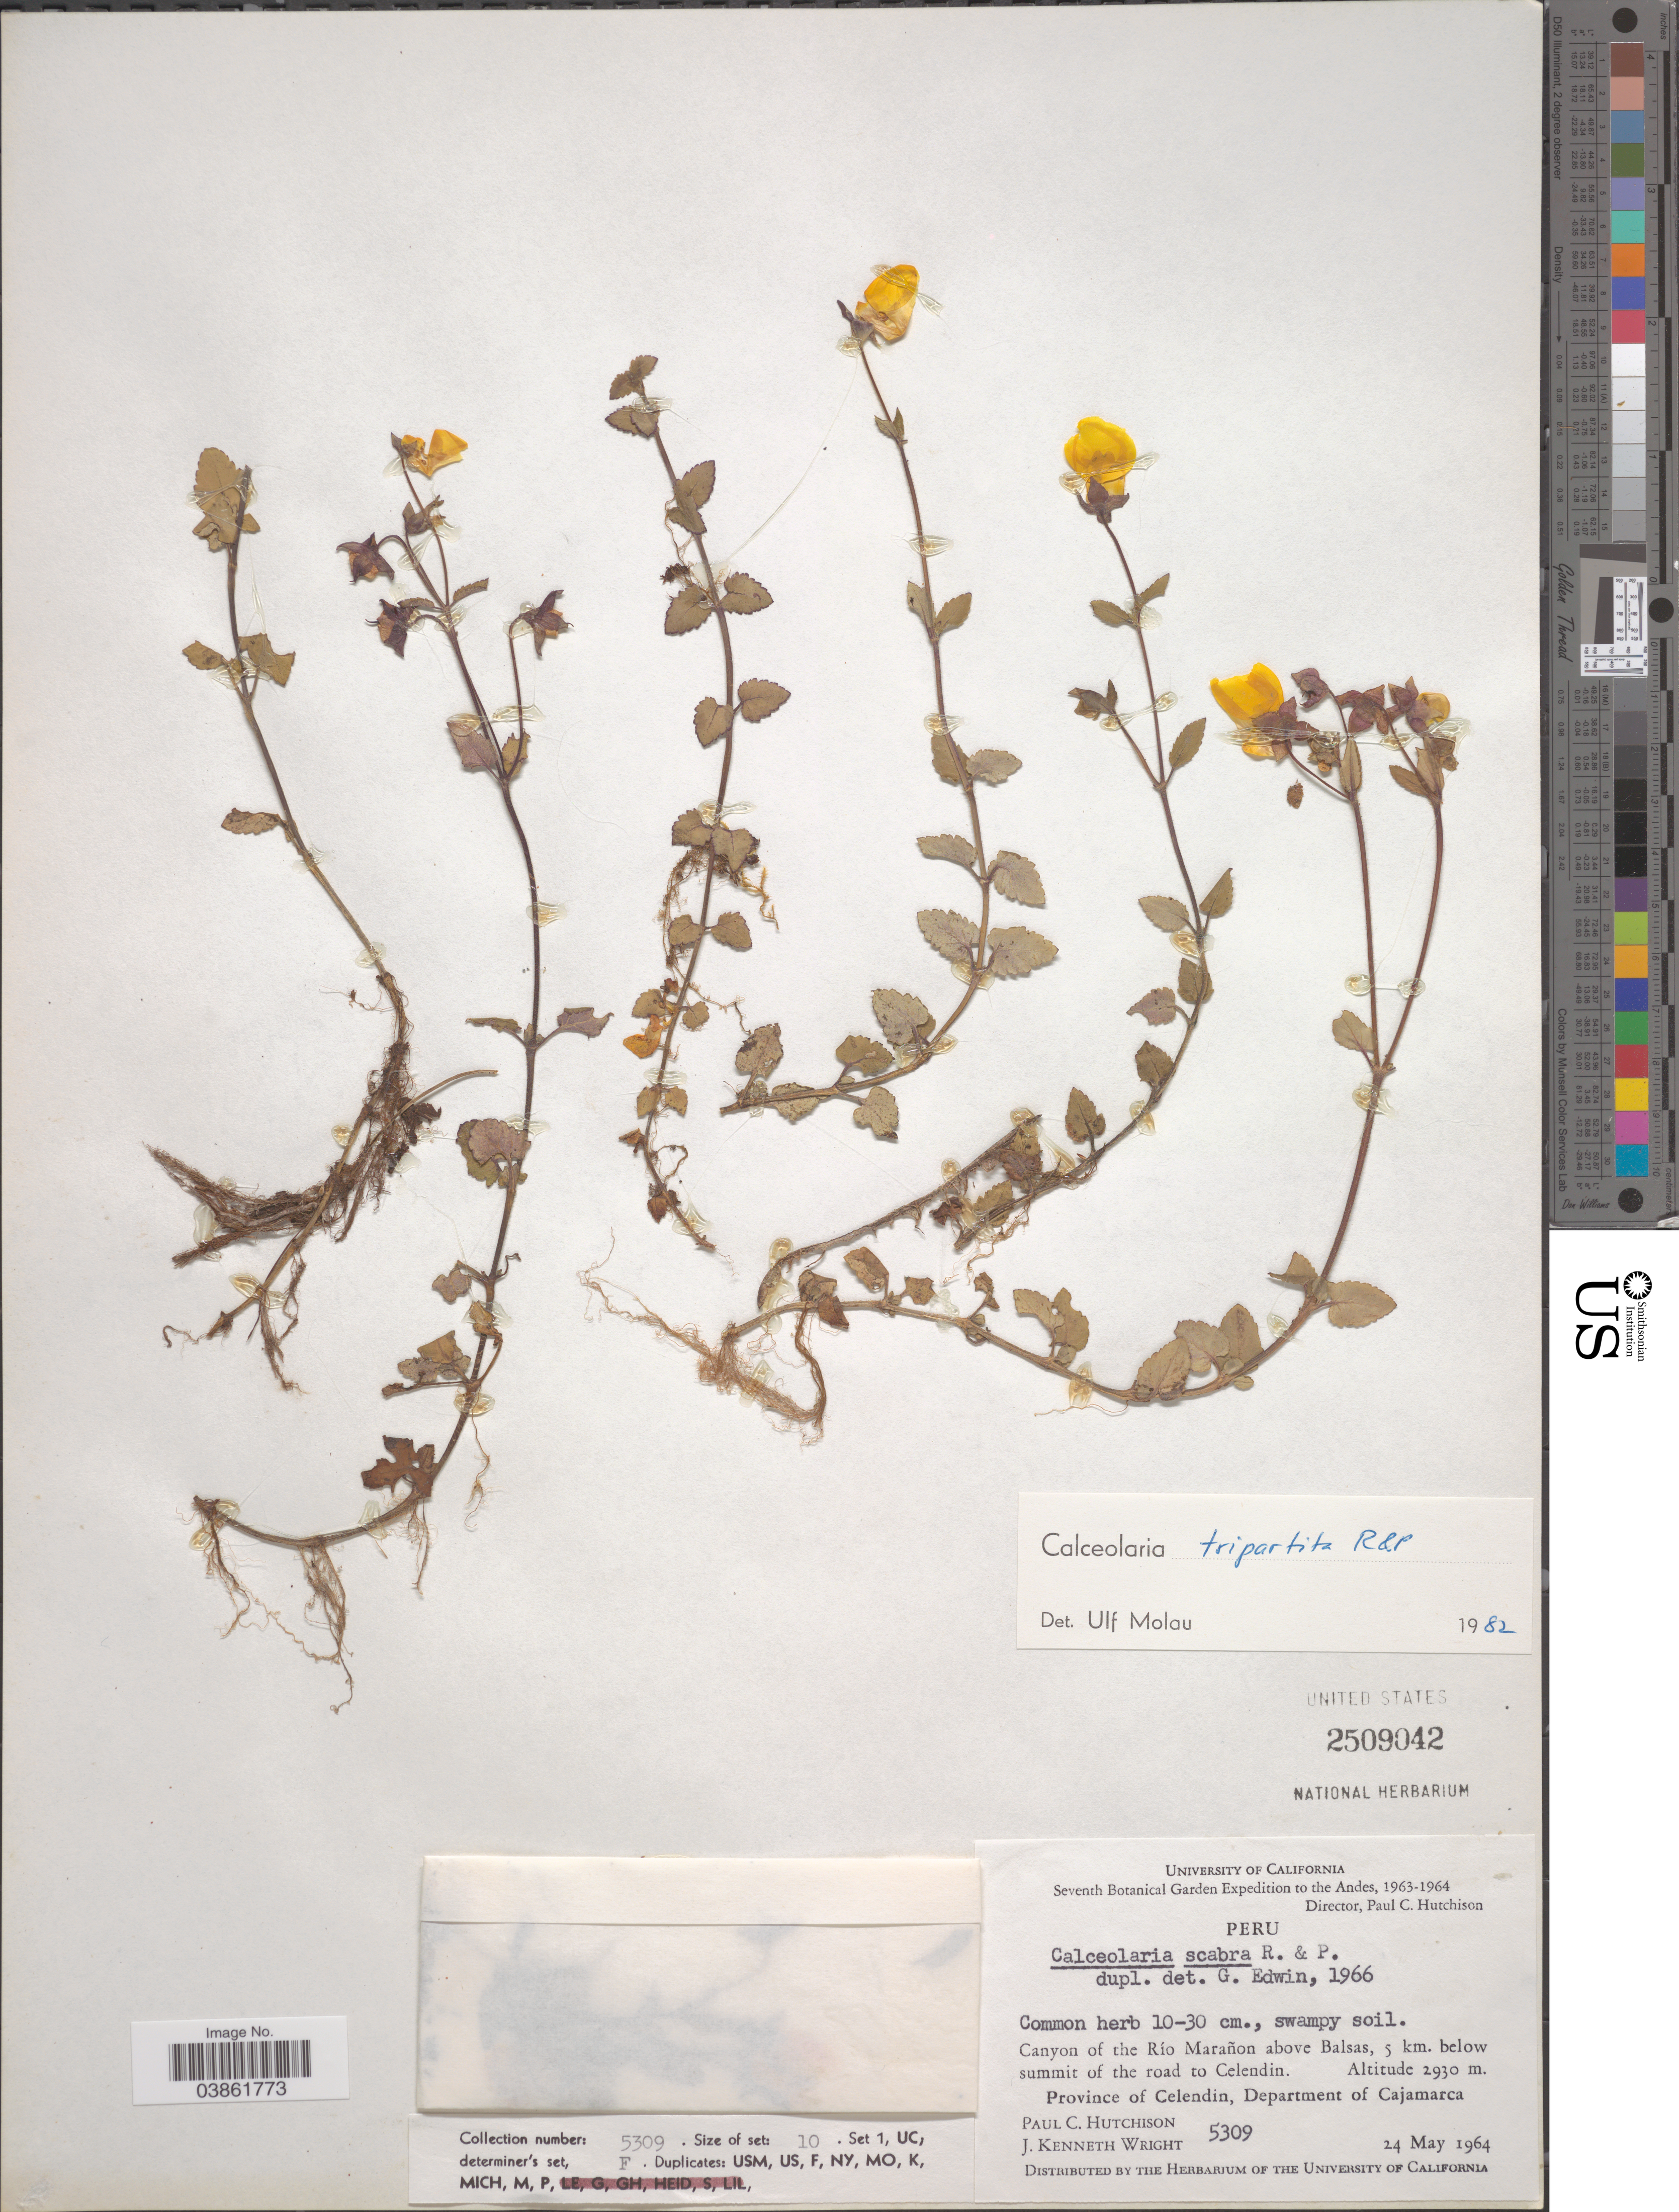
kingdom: Plantae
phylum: Tracheophyta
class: Magnoliopsida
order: Lamiales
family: Calceolariaceae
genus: Calceolaria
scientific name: Calceolaria tripartita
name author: Ruiz & Pav.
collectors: P. C. Hutchison & J. K. Wright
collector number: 5309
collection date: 1964-05-24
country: Peru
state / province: Cajamarca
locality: The Andes. Canyon of the Río Marañon above Balsas, 5 km. below summit of the road to Celendin. Province of Celendin, Department of Cajamarca.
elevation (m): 2930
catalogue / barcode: US 2509042